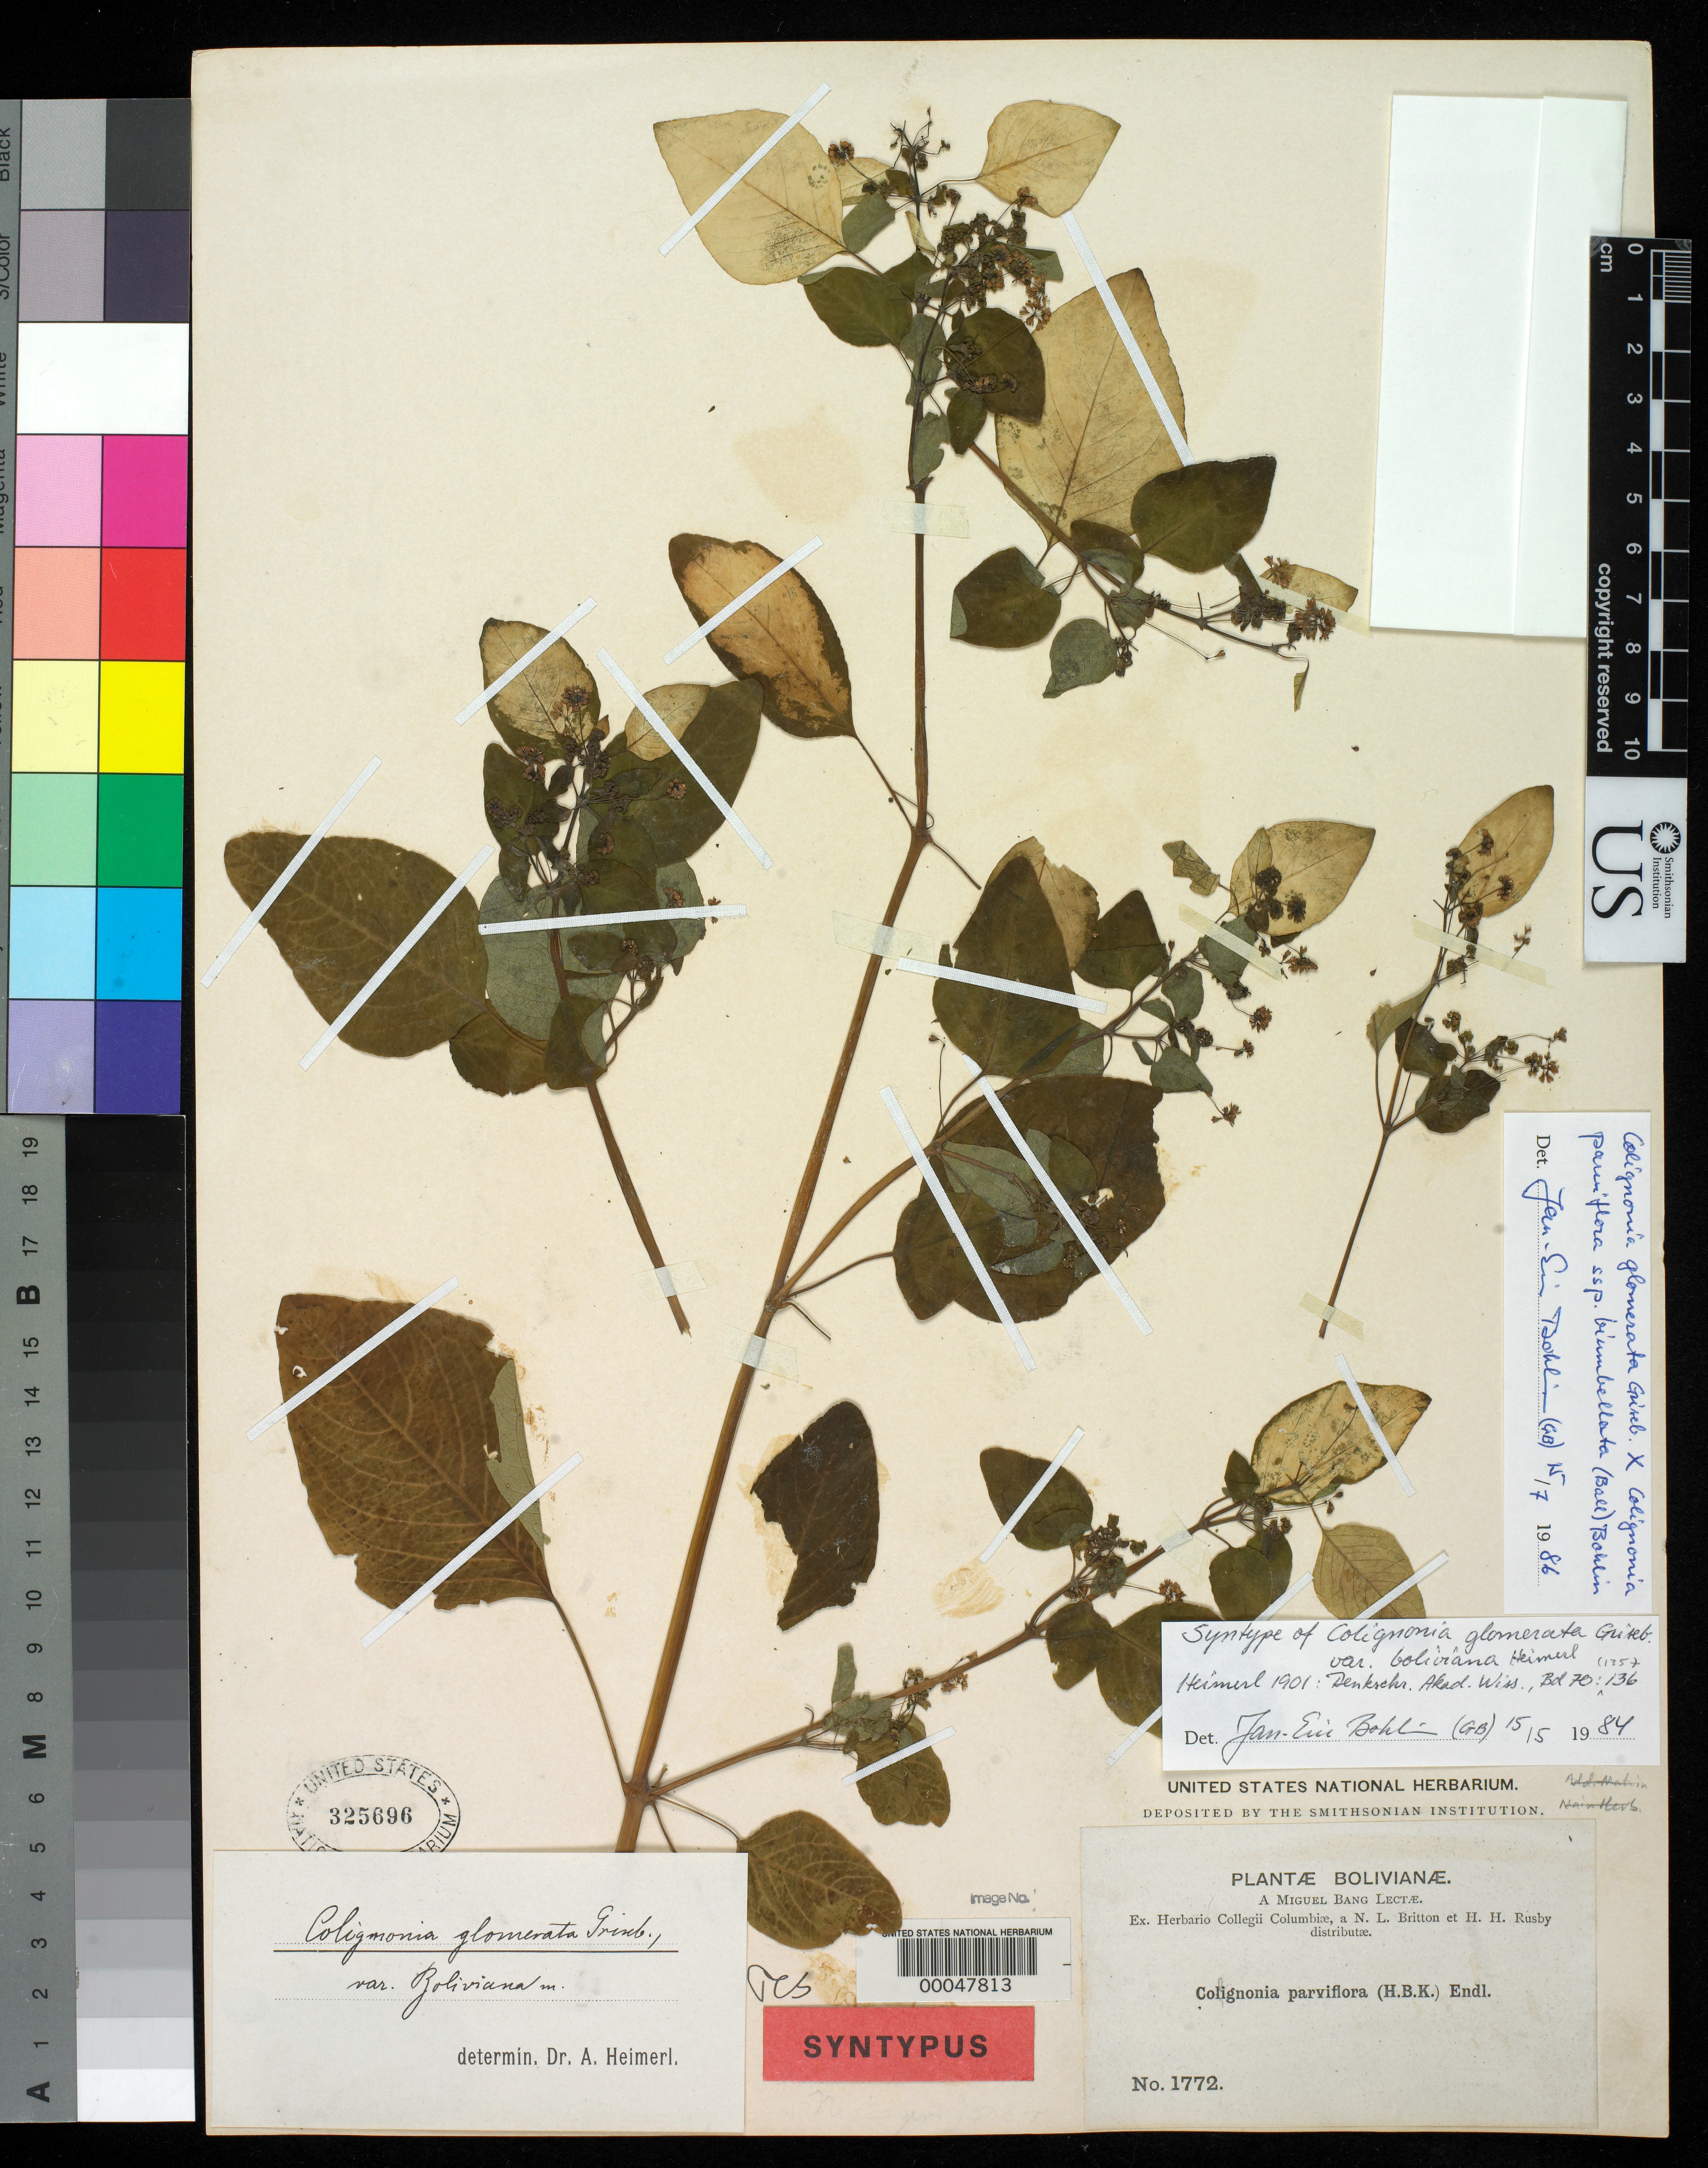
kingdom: Plantae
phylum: Tracheophyta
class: Magnoliopsida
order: Caryophyllales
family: Nyctaginaceae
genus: Colignonia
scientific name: Colignonia glomerata var. boliviana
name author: Heimerl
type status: Syntype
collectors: M. Bang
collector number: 1772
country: Bolivia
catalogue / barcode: US 325696